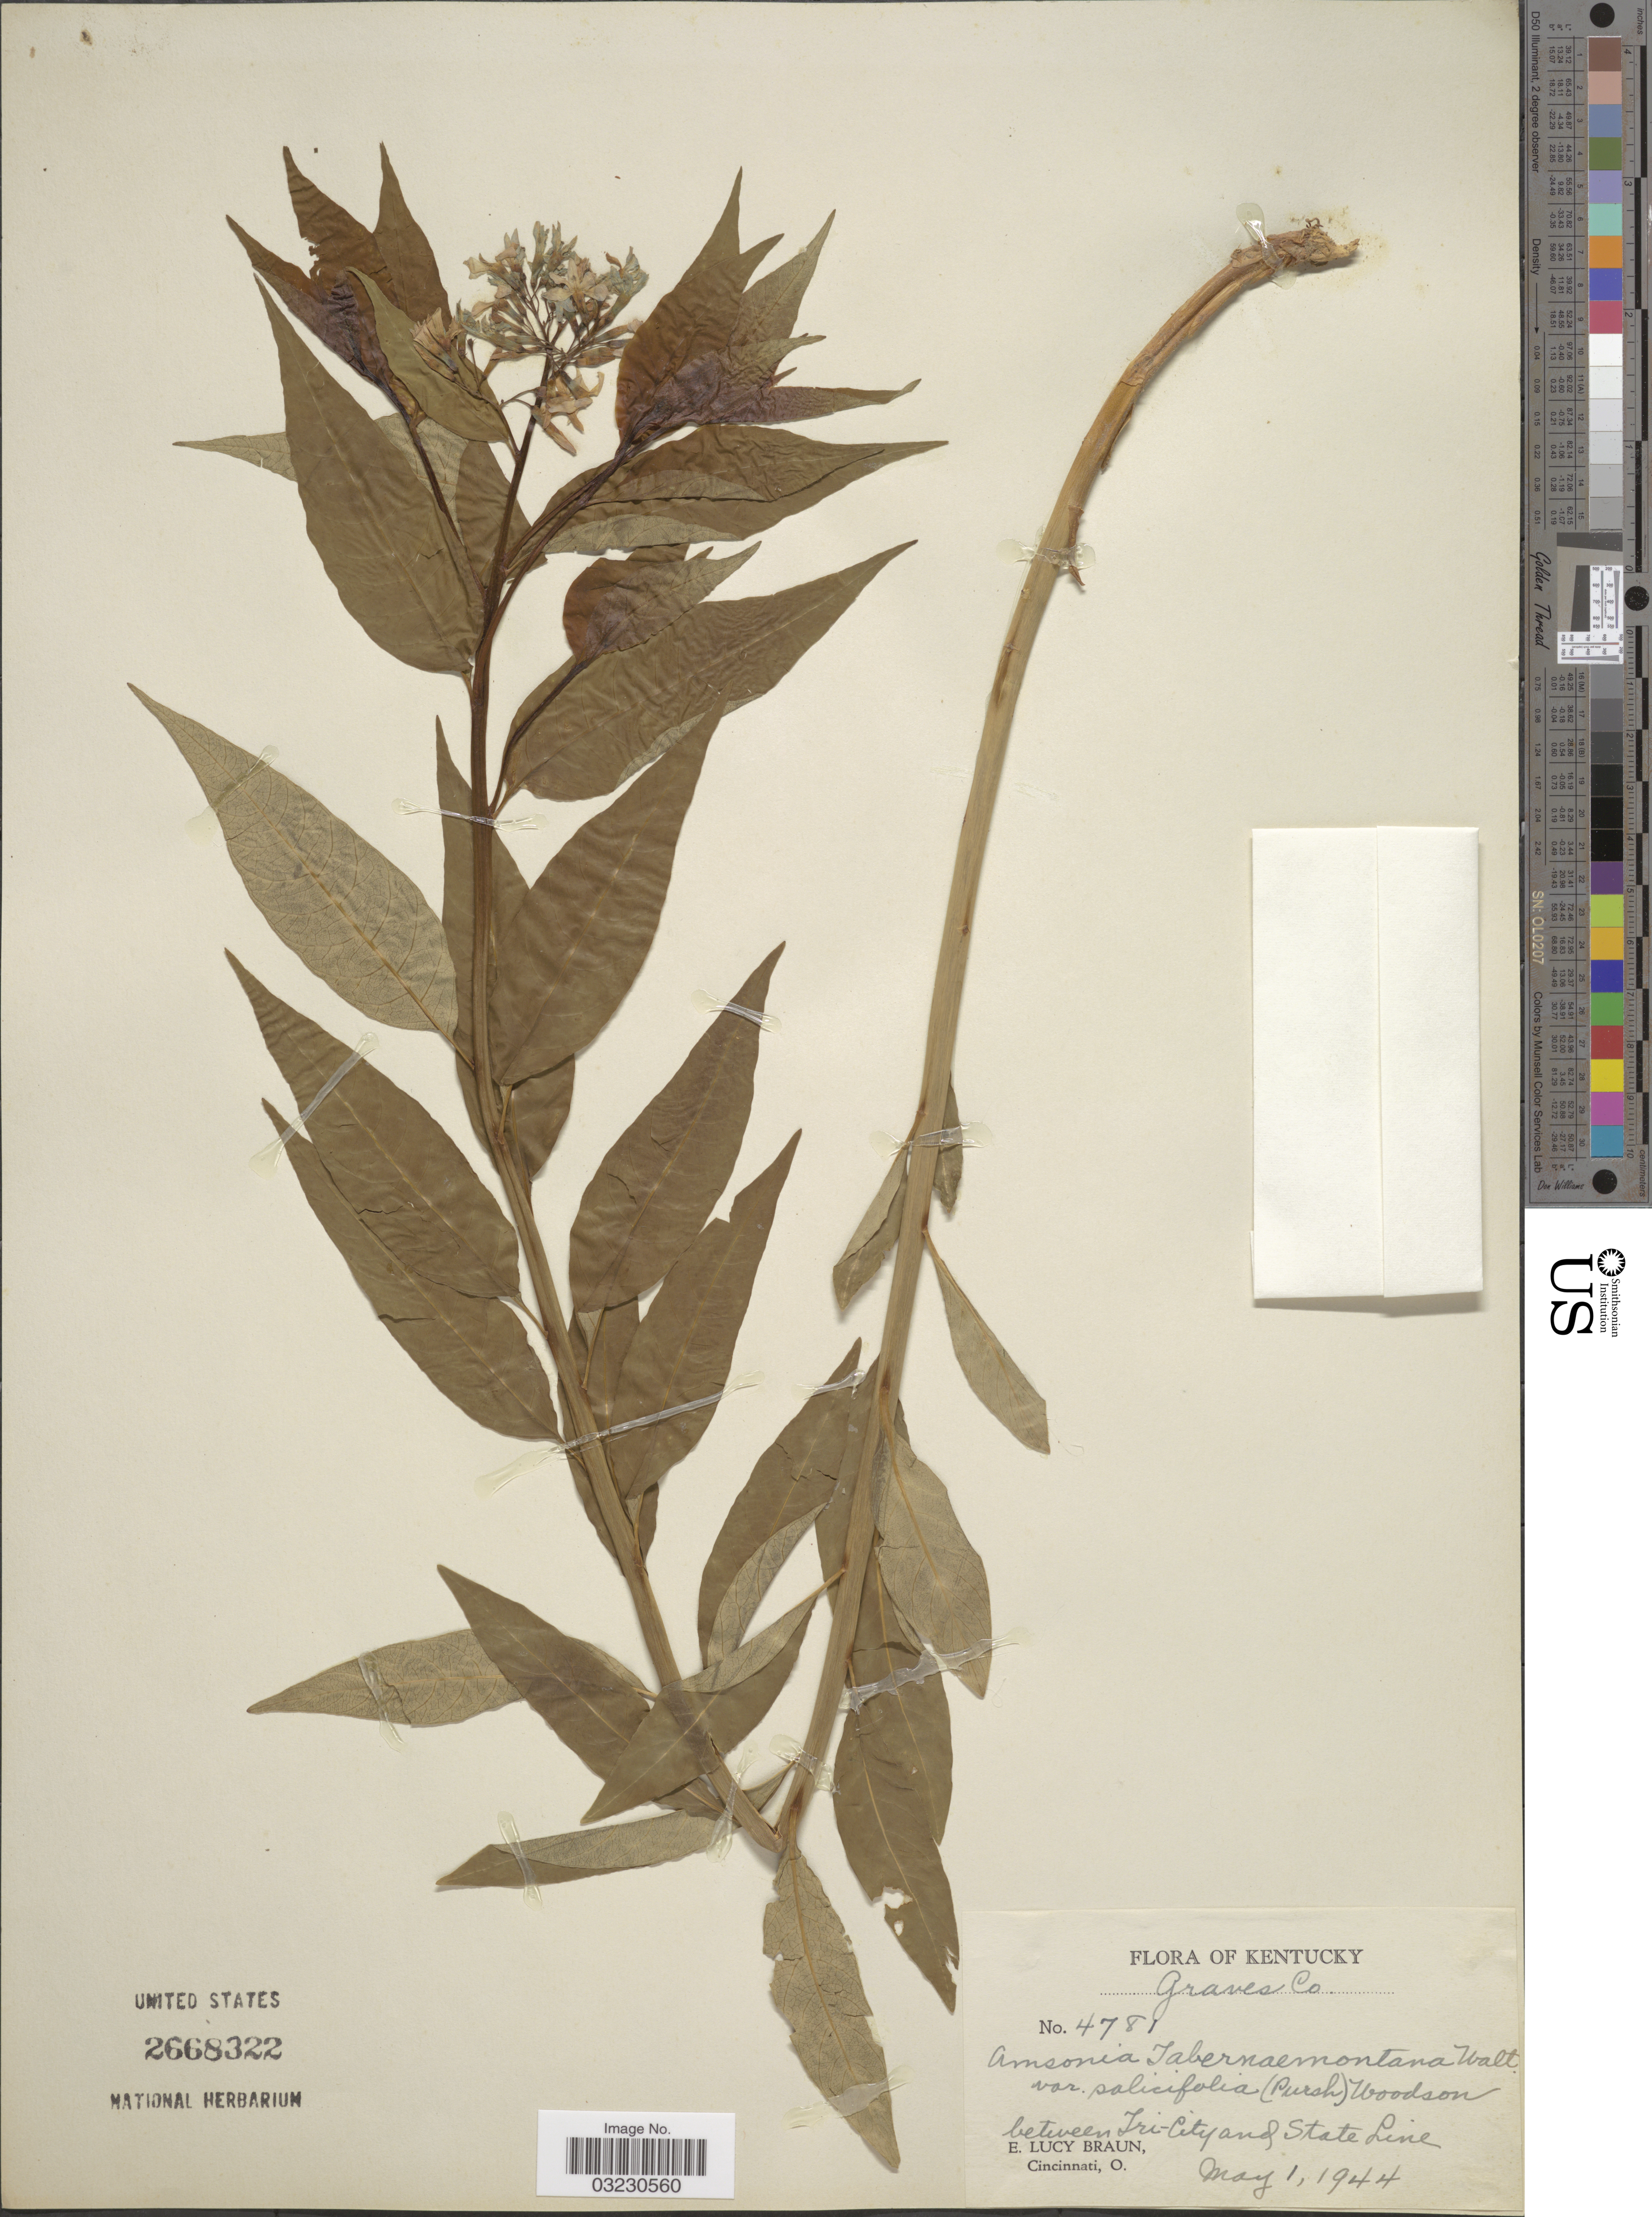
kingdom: Plantae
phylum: Tracheophyta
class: Magnoliopsida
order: Gentianales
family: Apocynaceae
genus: Amsonia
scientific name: Amsonia tabernaemontana var. salicifolia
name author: (Pursh) Woodson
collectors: E. Braun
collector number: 4781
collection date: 1944-05-01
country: United States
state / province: Kentucky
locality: Graves Co., between Iri-City and State Line.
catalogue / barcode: US 2668322